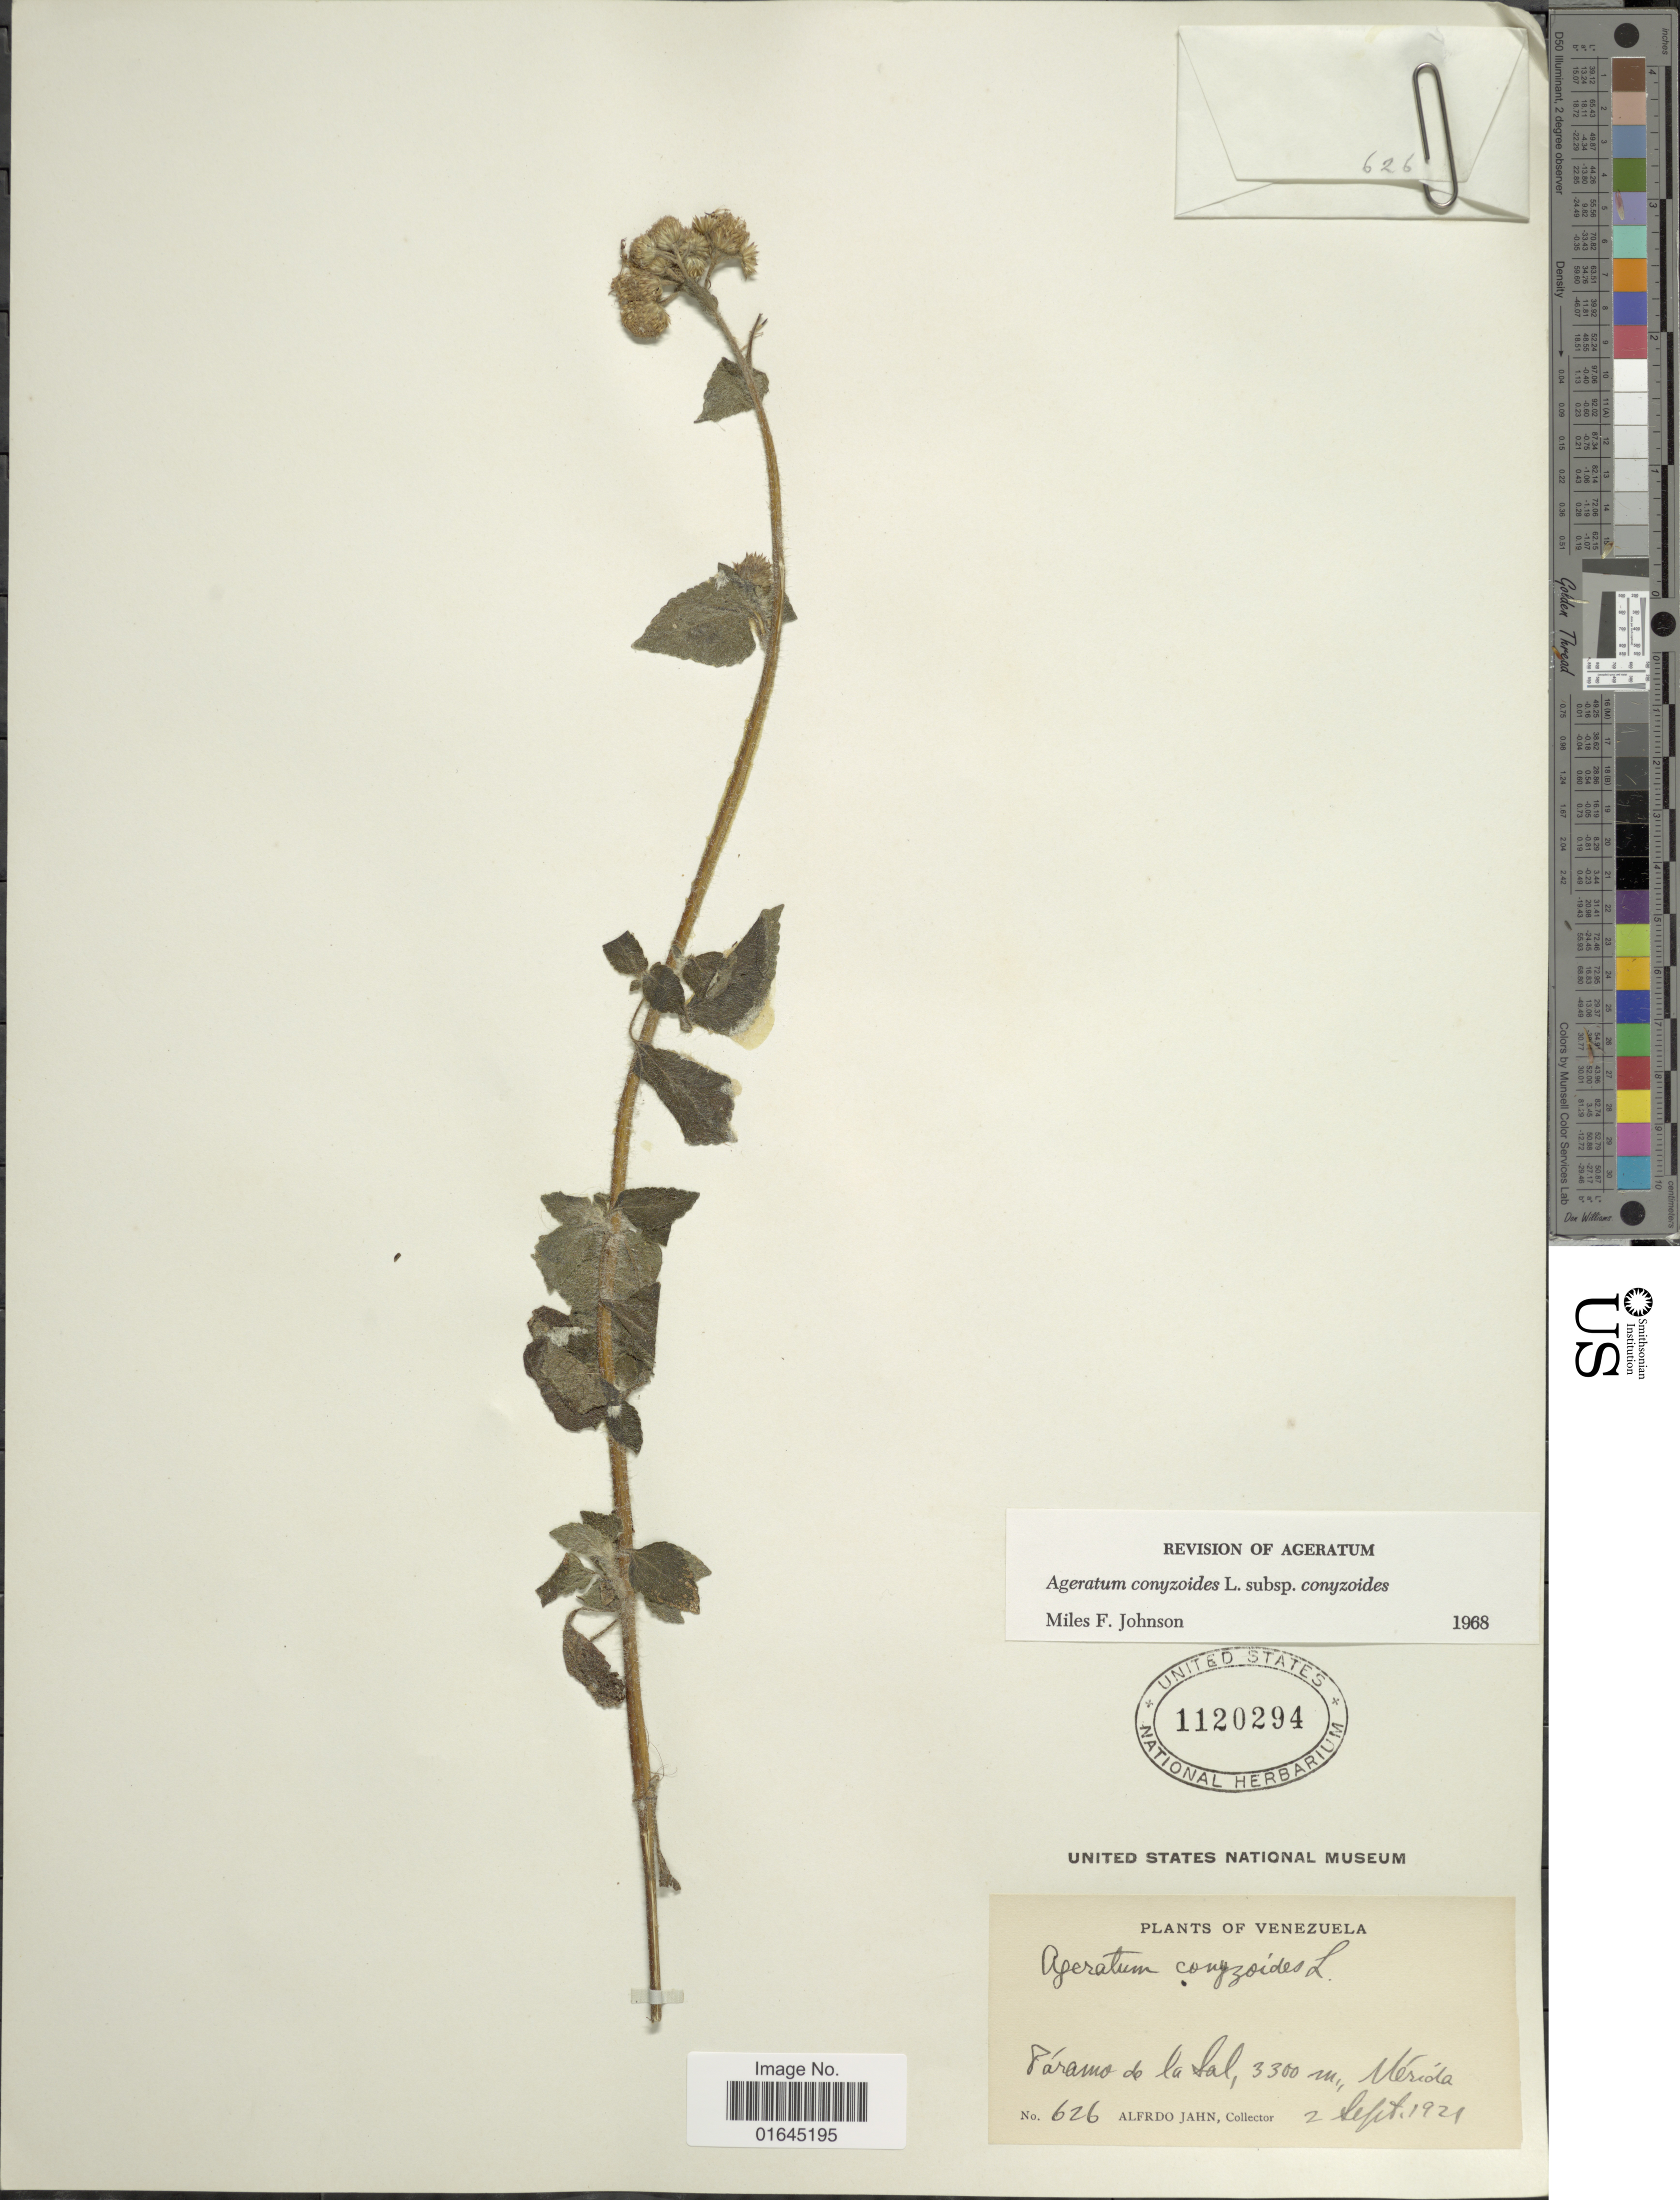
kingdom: Plantae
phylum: Tracheophyta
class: Magnoliopsida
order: Asterales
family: Asteraceae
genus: Ageratum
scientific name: Ageratum conyzoides subsp. conyzoides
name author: L.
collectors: A. Jahn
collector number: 626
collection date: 1921-09-02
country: Venezuela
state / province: Mérida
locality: Páramo de la Sal.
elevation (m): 3300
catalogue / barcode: US 1120294